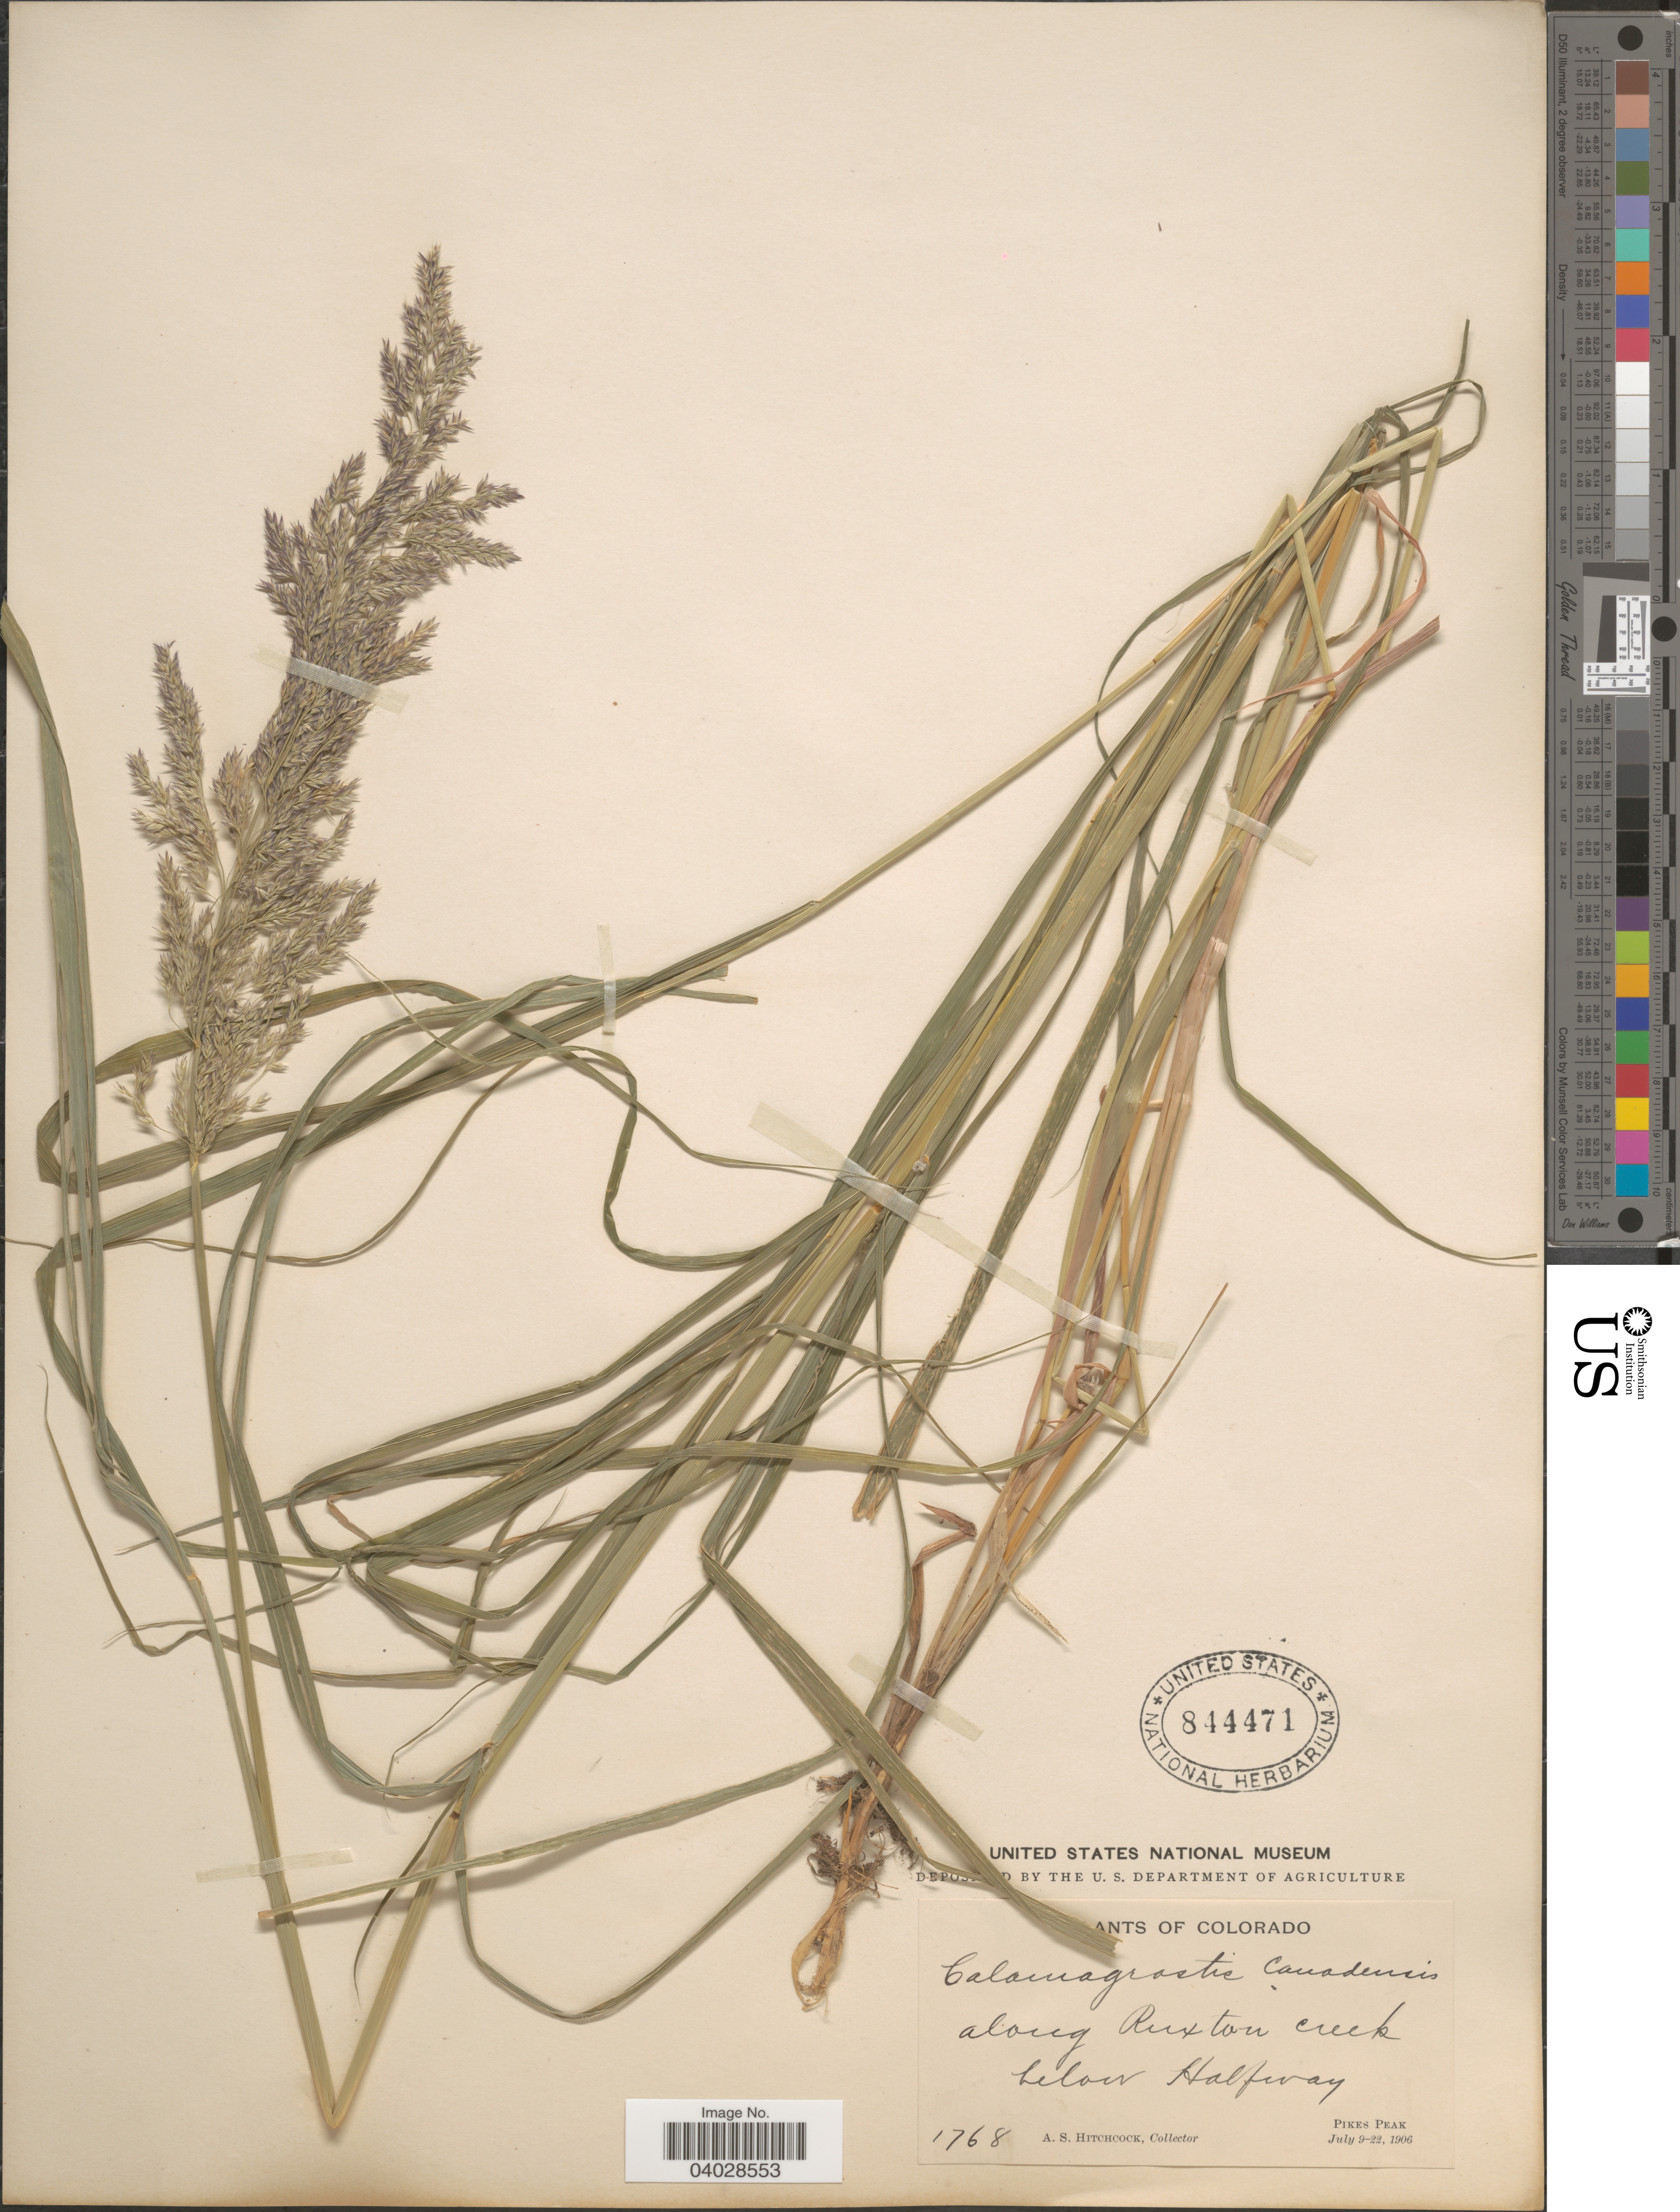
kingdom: Plantae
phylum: Tracheophyta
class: Liliopsida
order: Poales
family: Poaceae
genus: Calamagrostis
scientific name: Calamagrostis canadensis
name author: (Michx.) P. Beauv.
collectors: A. S. Hitchcock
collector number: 1768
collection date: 1906-07-09/1906-07-22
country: United States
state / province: Colorado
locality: Along Ruxton Creek below Halfway. Pikes Peak.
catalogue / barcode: US 844471